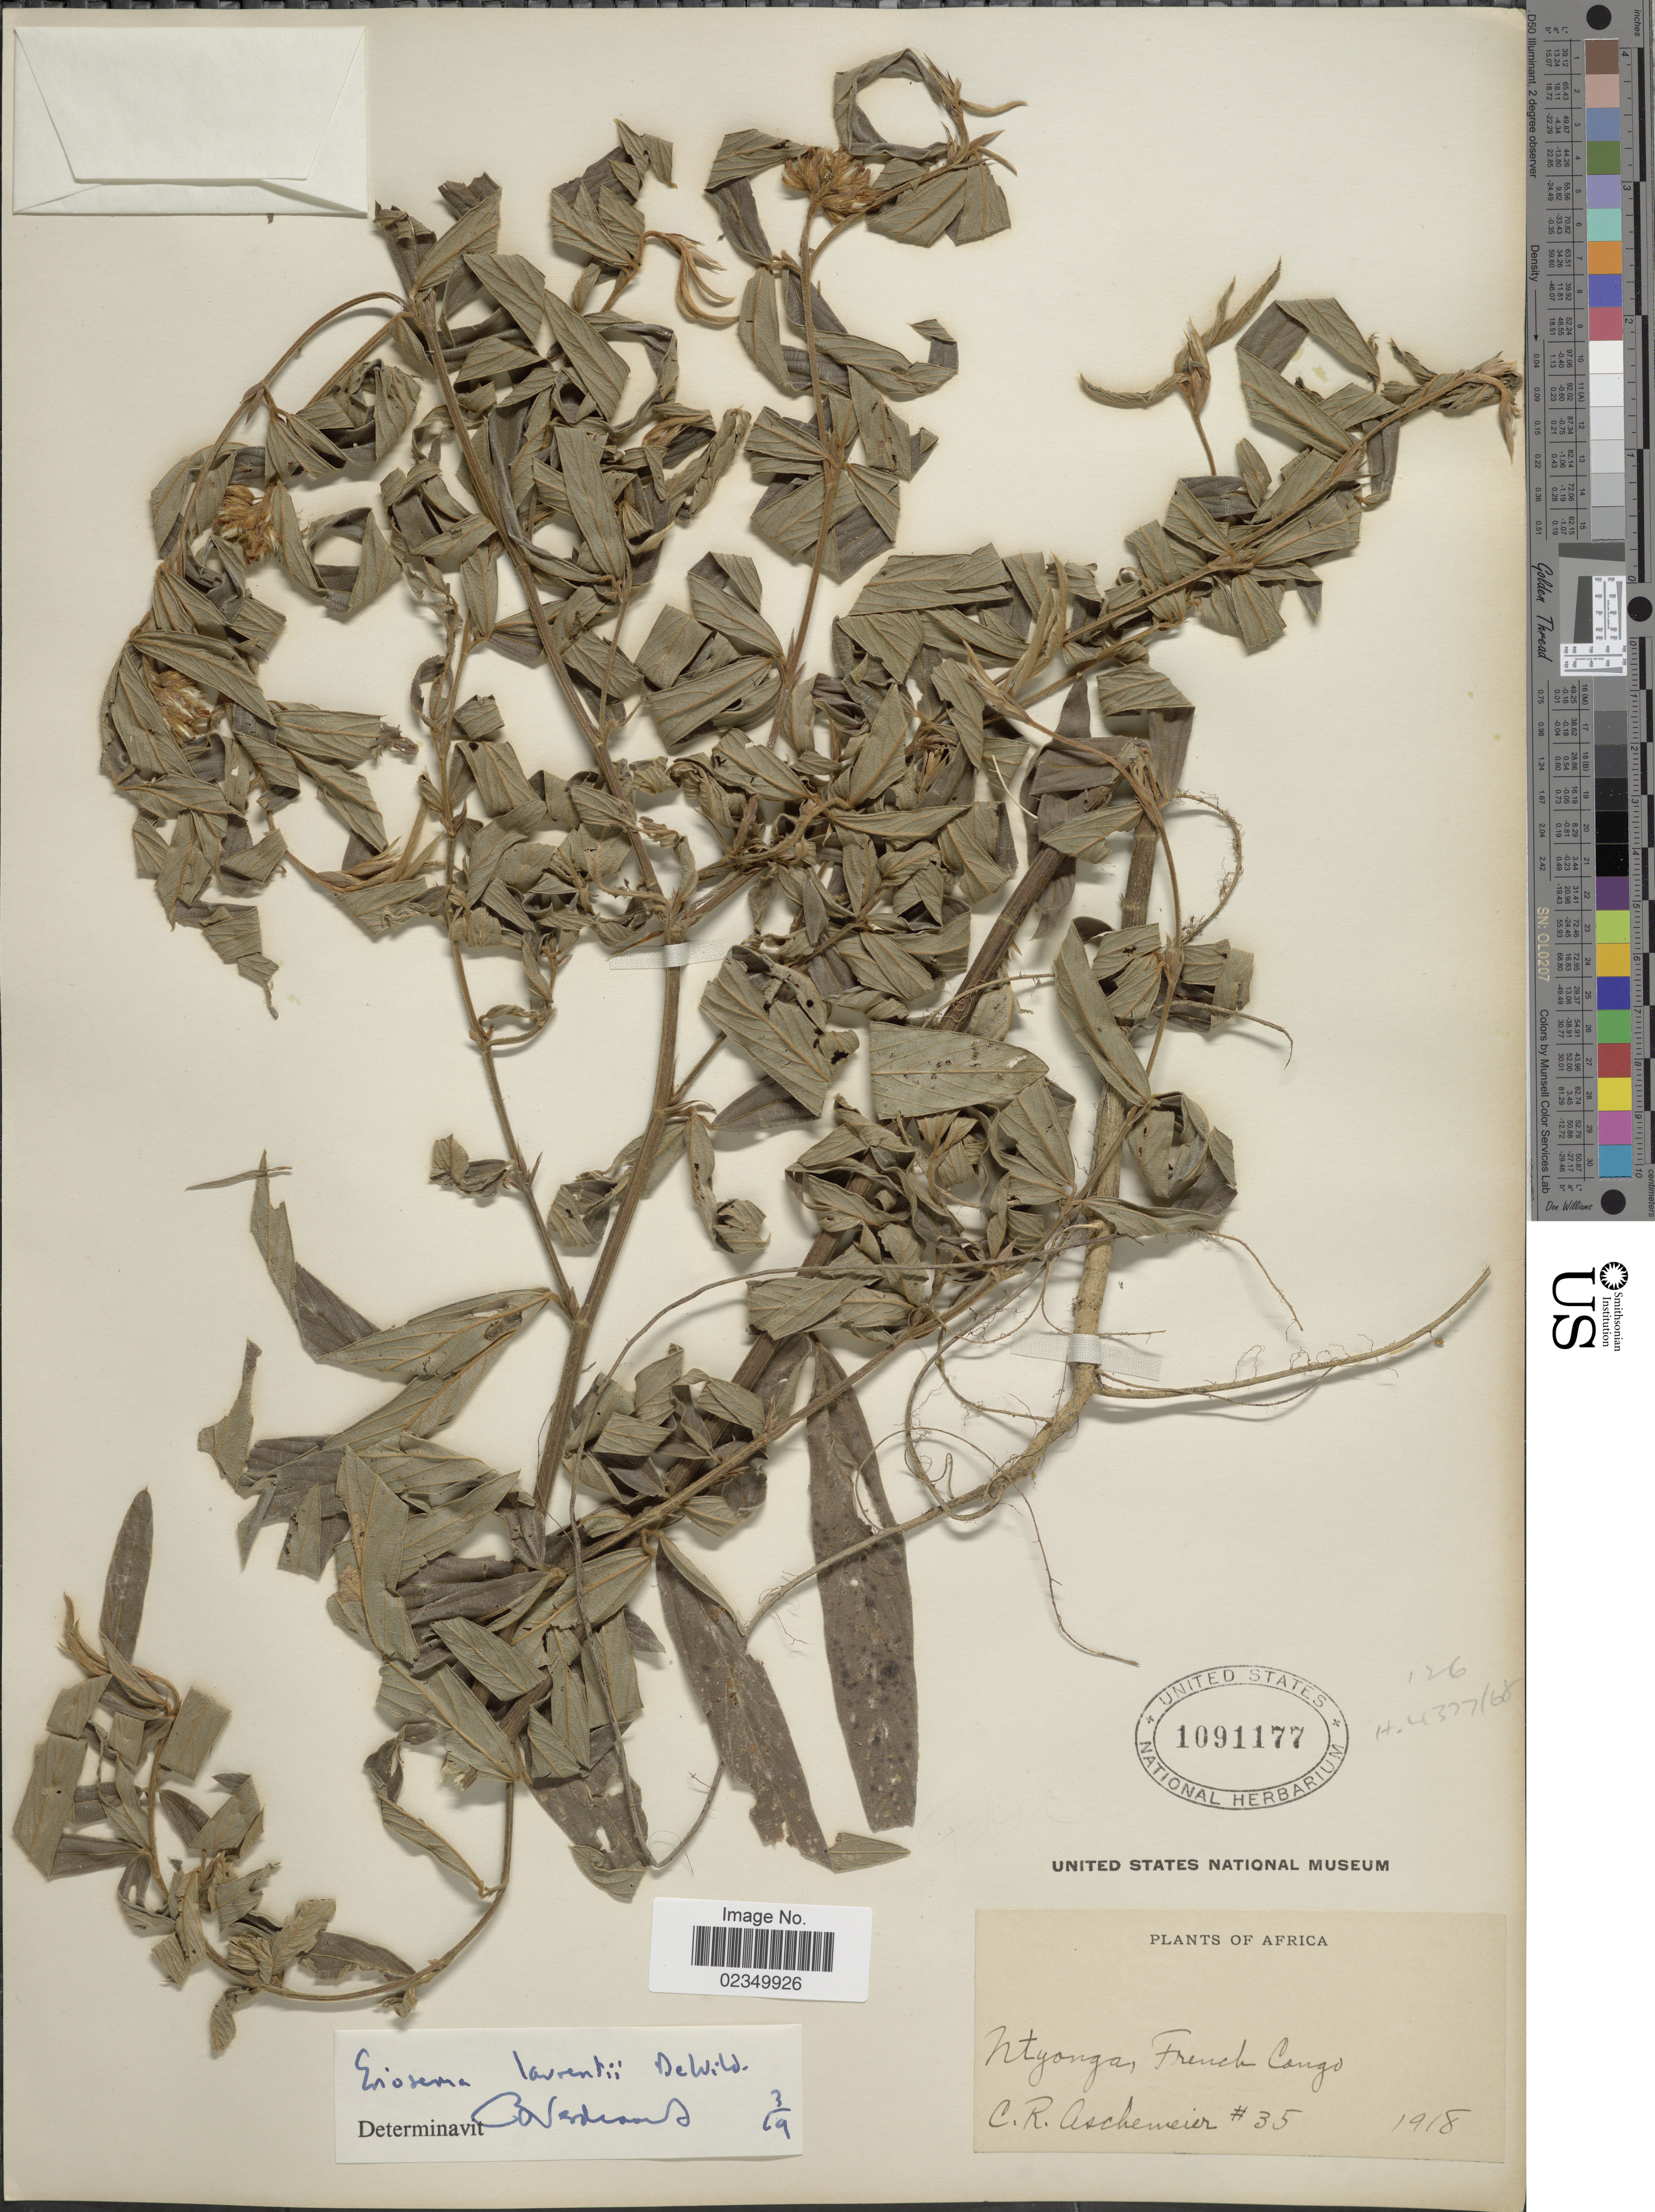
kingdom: Plantae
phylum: Tracheophyta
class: Magnoliopsida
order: Fabales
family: Fabaceae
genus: Eriosema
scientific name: Eriosema laurentii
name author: De Wild.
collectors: C. Aschemeier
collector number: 35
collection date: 1918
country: Congo, Republic of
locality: Ntyonga, French Congo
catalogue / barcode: US 1091177